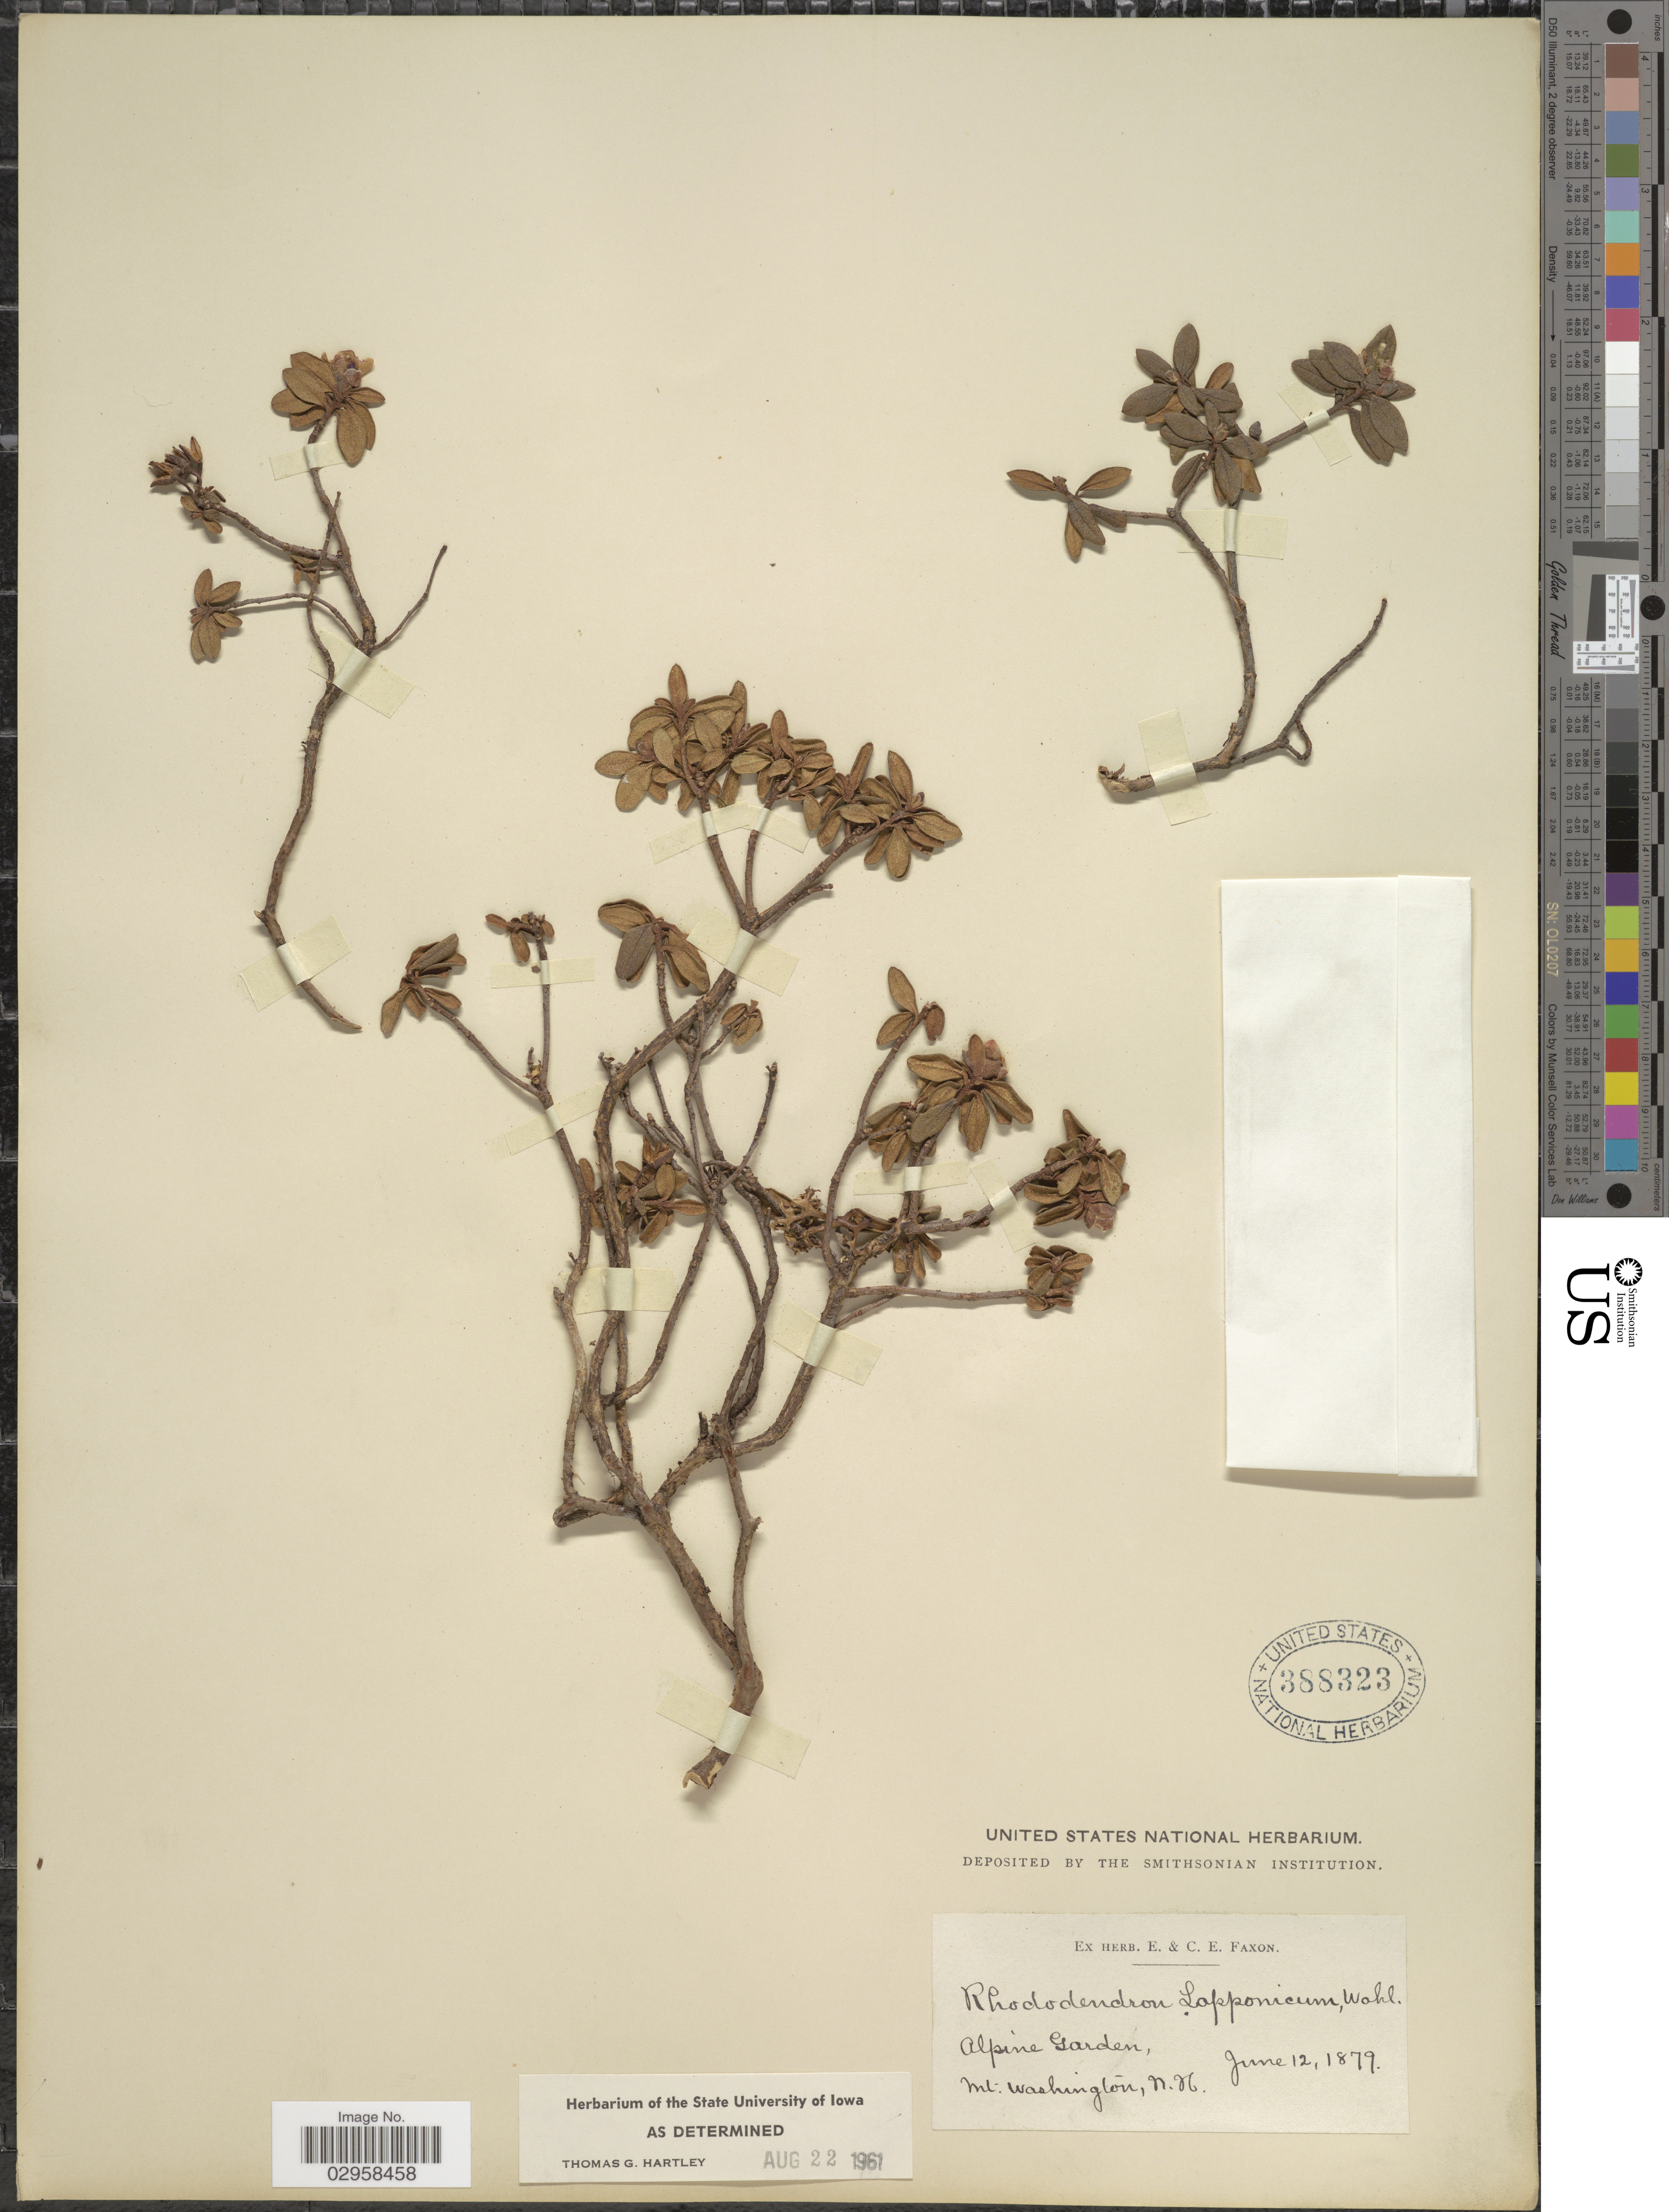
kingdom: Plantae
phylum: Tracheophyta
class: Magnoliopsida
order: Ericales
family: Ericaceae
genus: Rhododendron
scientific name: Rhododendron lapponicum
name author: (L.) Wahlenb.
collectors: ex herb. E. & C.E. Faxon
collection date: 1879-06-12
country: United States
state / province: New Hampshire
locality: Alpine Garden. Mt. Washington. N. H.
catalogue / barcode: US 388323